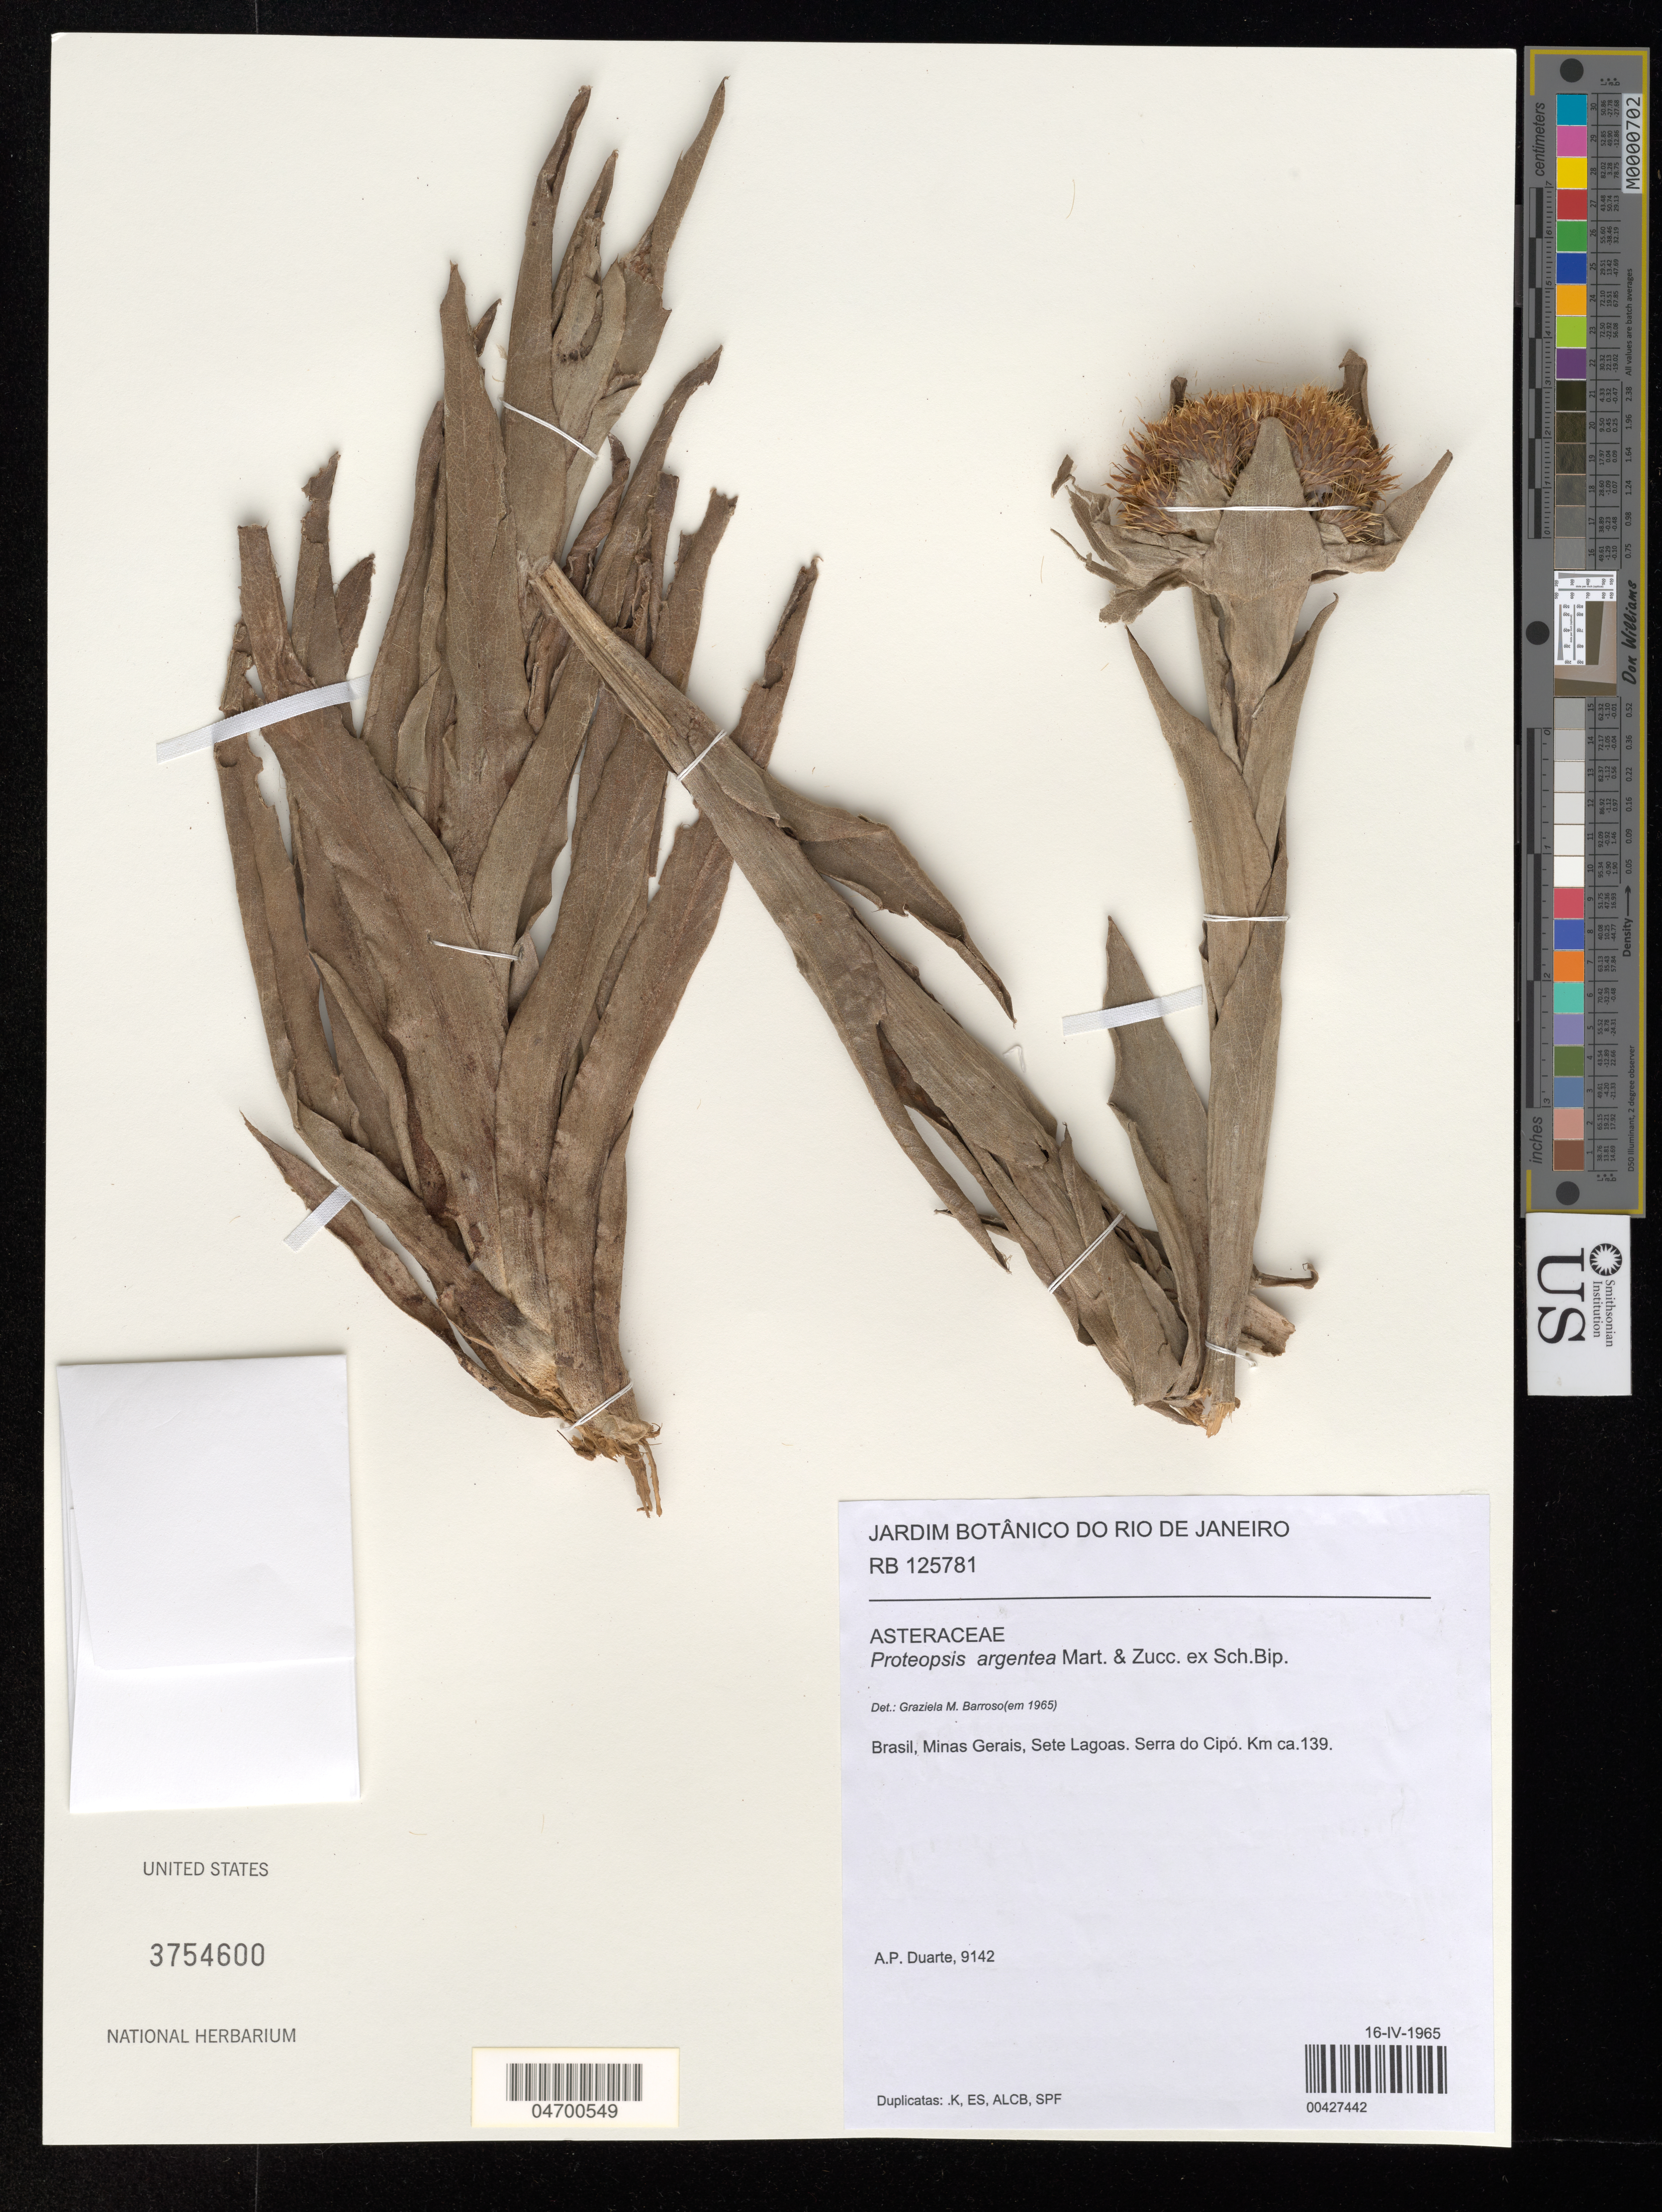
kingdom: Plantae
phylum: Tracheophyta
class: Magnoliopsida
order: Asterales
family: Asteraceae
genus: Proteopsis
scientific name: Proteopsis argentea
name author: Mart. & Zucc. ex DC.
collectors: A. Duarte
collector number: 9142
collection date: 1965-04-16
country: Brazil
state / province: Minas Gerais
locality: Sete Lagoas. Serra do Cipó. Km ca. 139.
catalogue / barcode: US 3754600